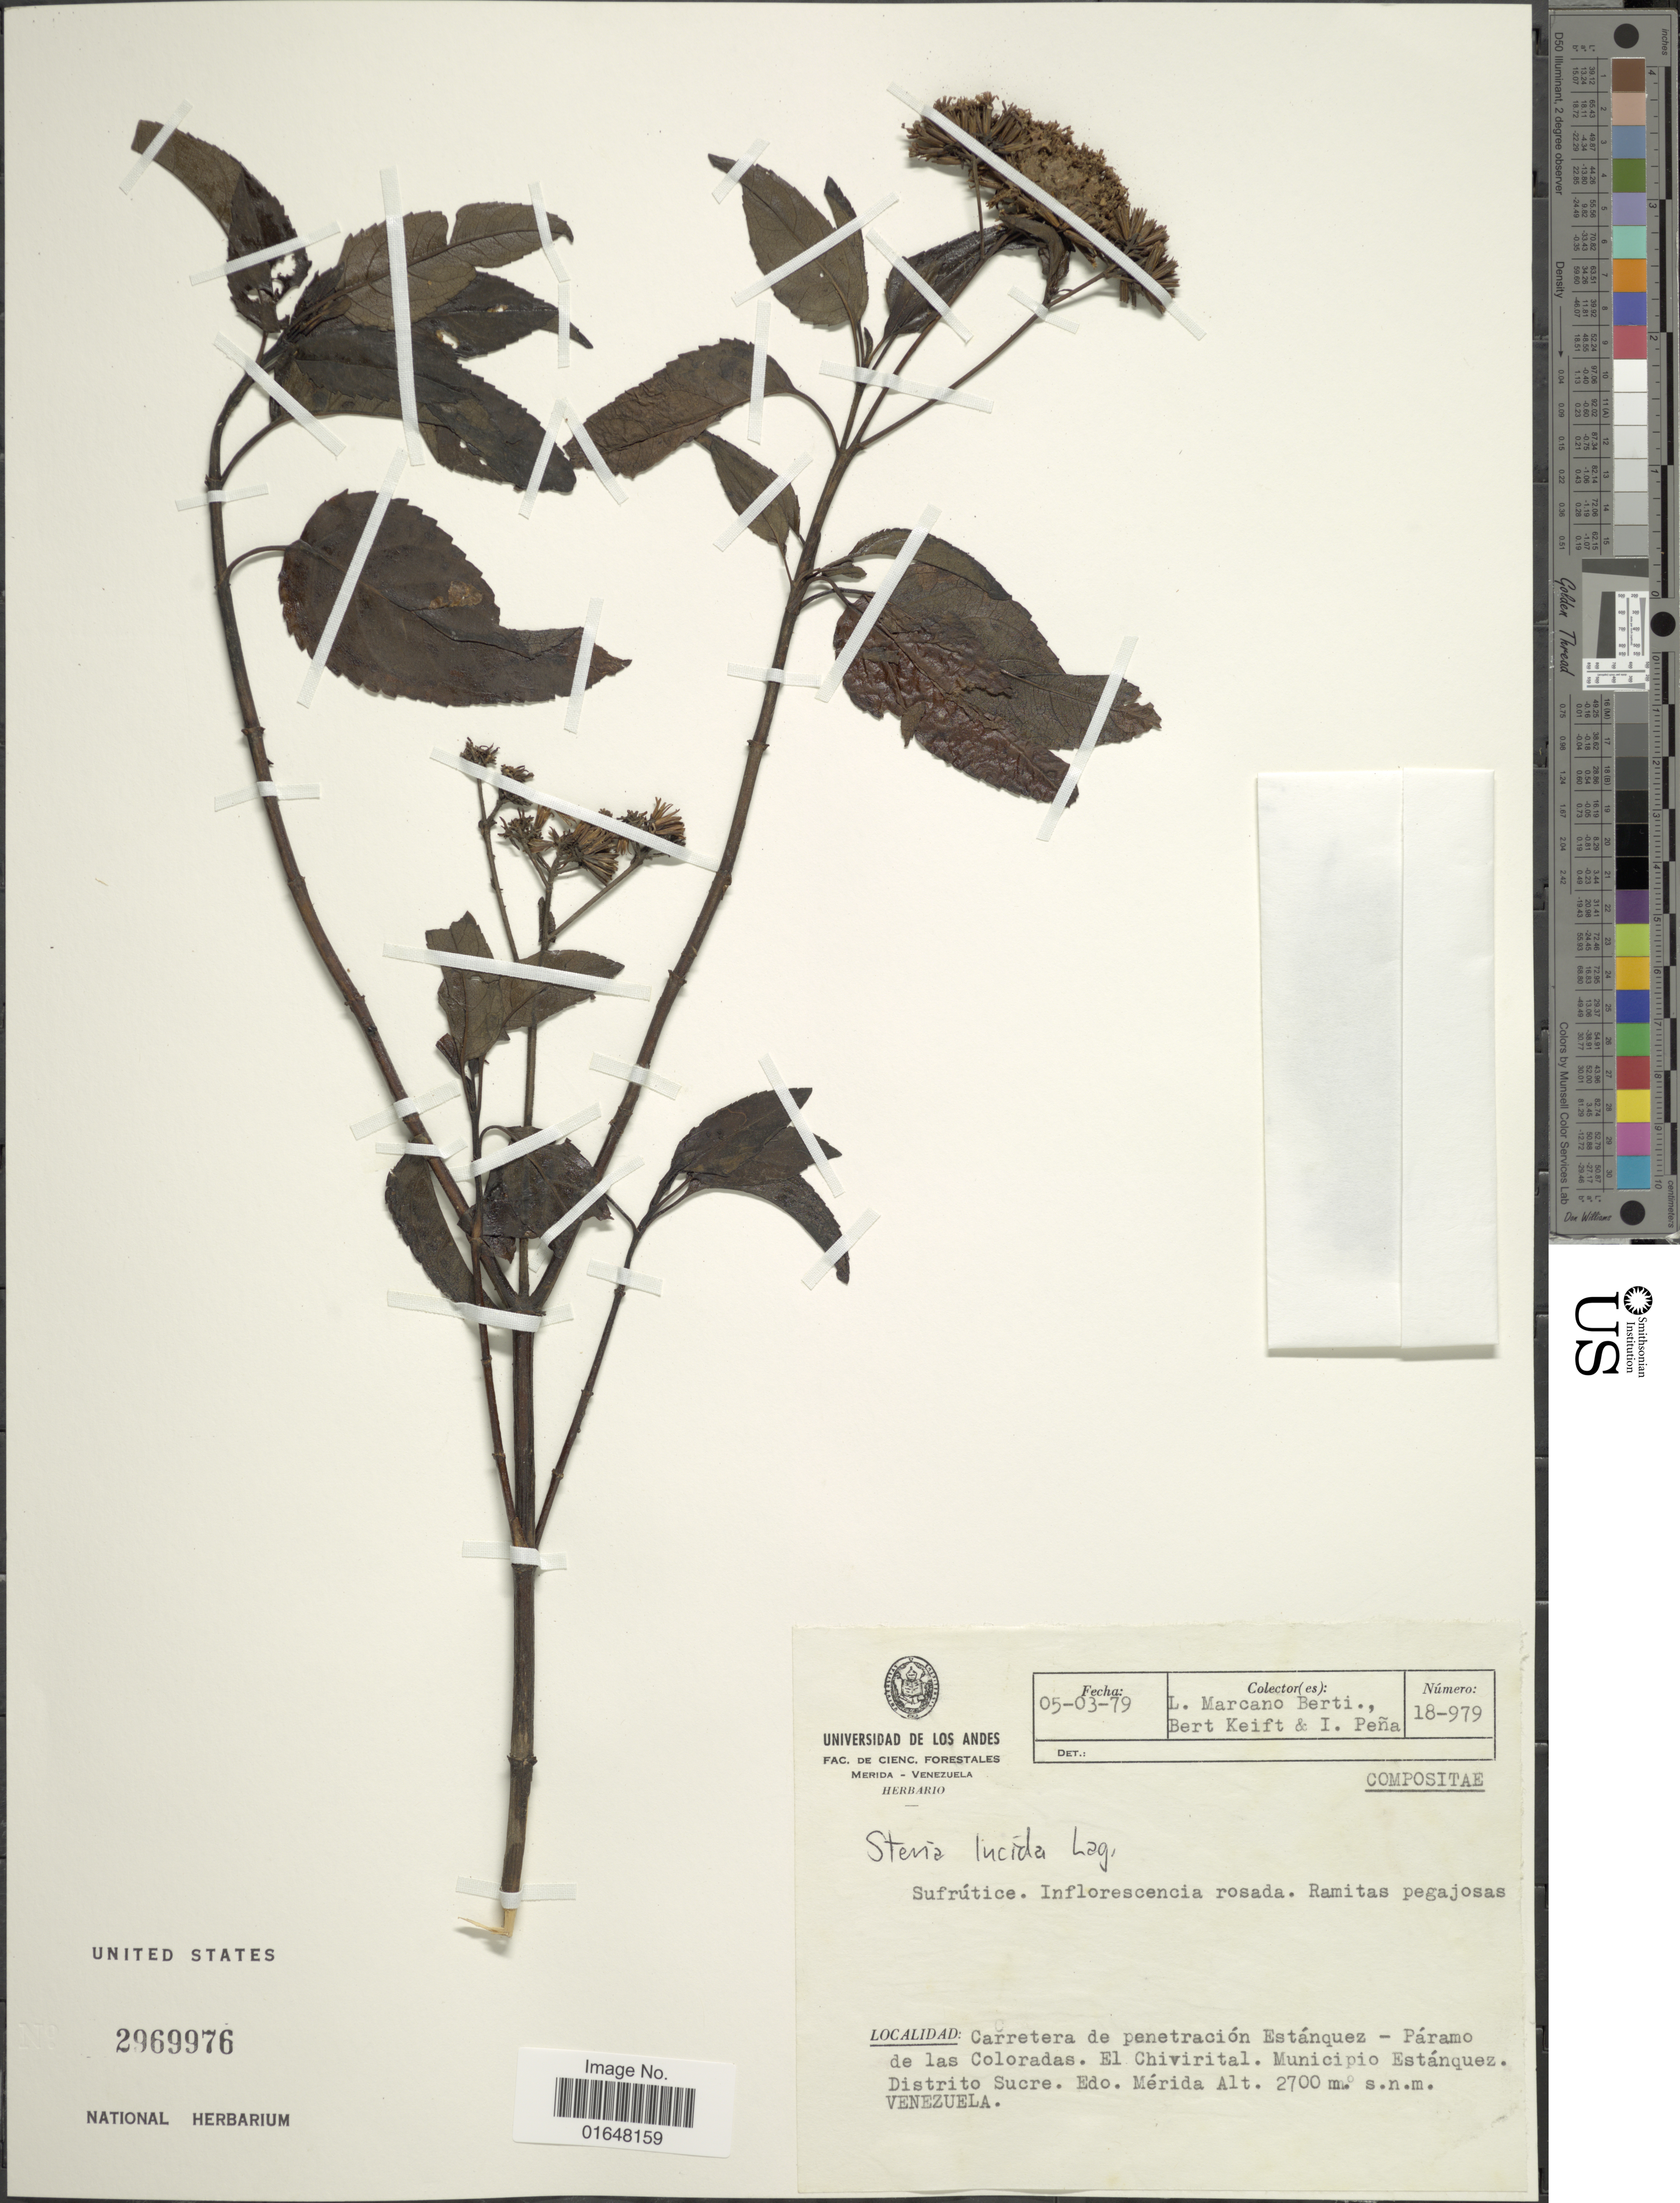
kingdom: Plantae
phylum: Tracheophyta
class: Magnoliopsida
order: Asterales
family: Asteraceae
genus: Stevia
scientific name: Stevia lucida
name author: Lag.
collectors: L. Marcano-Berti, B. Keift & I. Pena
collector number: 18-979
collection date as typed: Transcribed d/m/y: 5/3/79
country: Venezuela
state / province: Mérida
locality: Carretera de penetracion Estanquez-Paramo de las Coloradas, El Chivirital, Municipio Estanquez, Distrito Sucre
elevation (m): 2700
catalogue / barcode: US 2969976